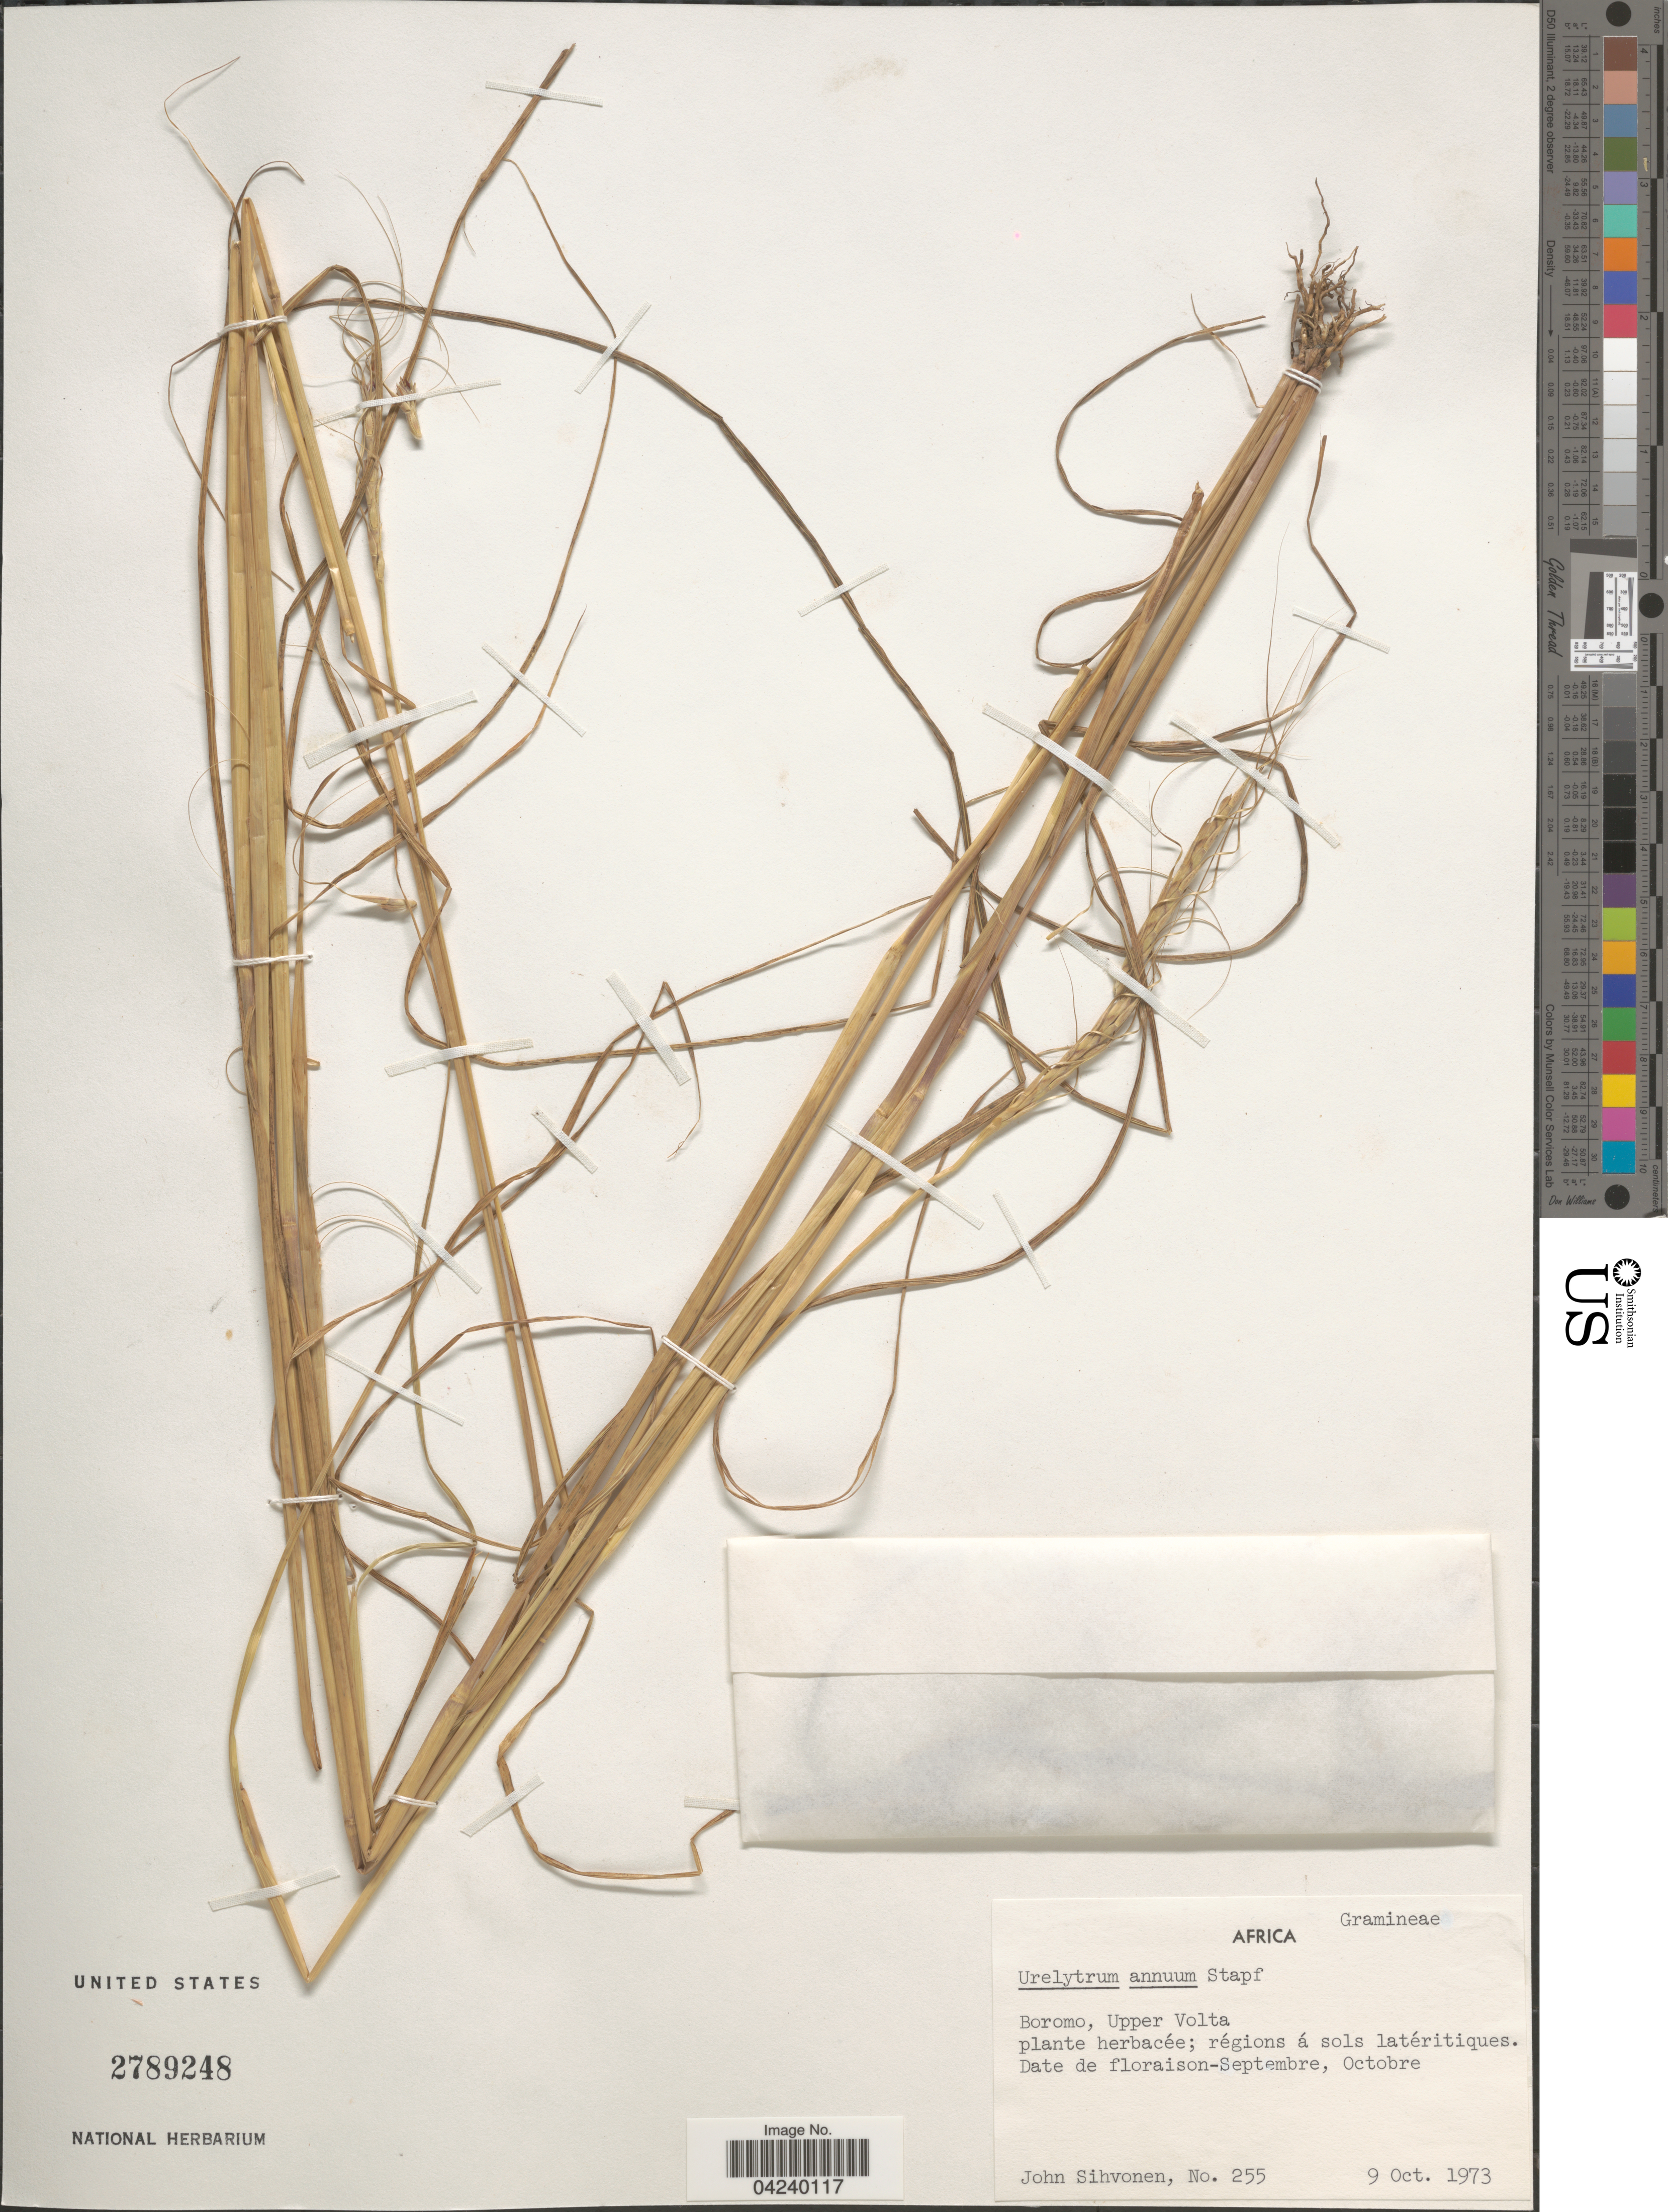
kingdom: Plantae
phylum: Tracheophyta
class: Liliopsida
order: Poales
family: Poaceae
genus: Urelytrum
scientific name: Urelytrum annuum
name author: Stapf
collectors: J. Sihvonen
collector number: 255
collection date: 1973-10-09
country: Burkina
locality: Boromo, Upper Volta.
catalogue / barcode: US 2789248